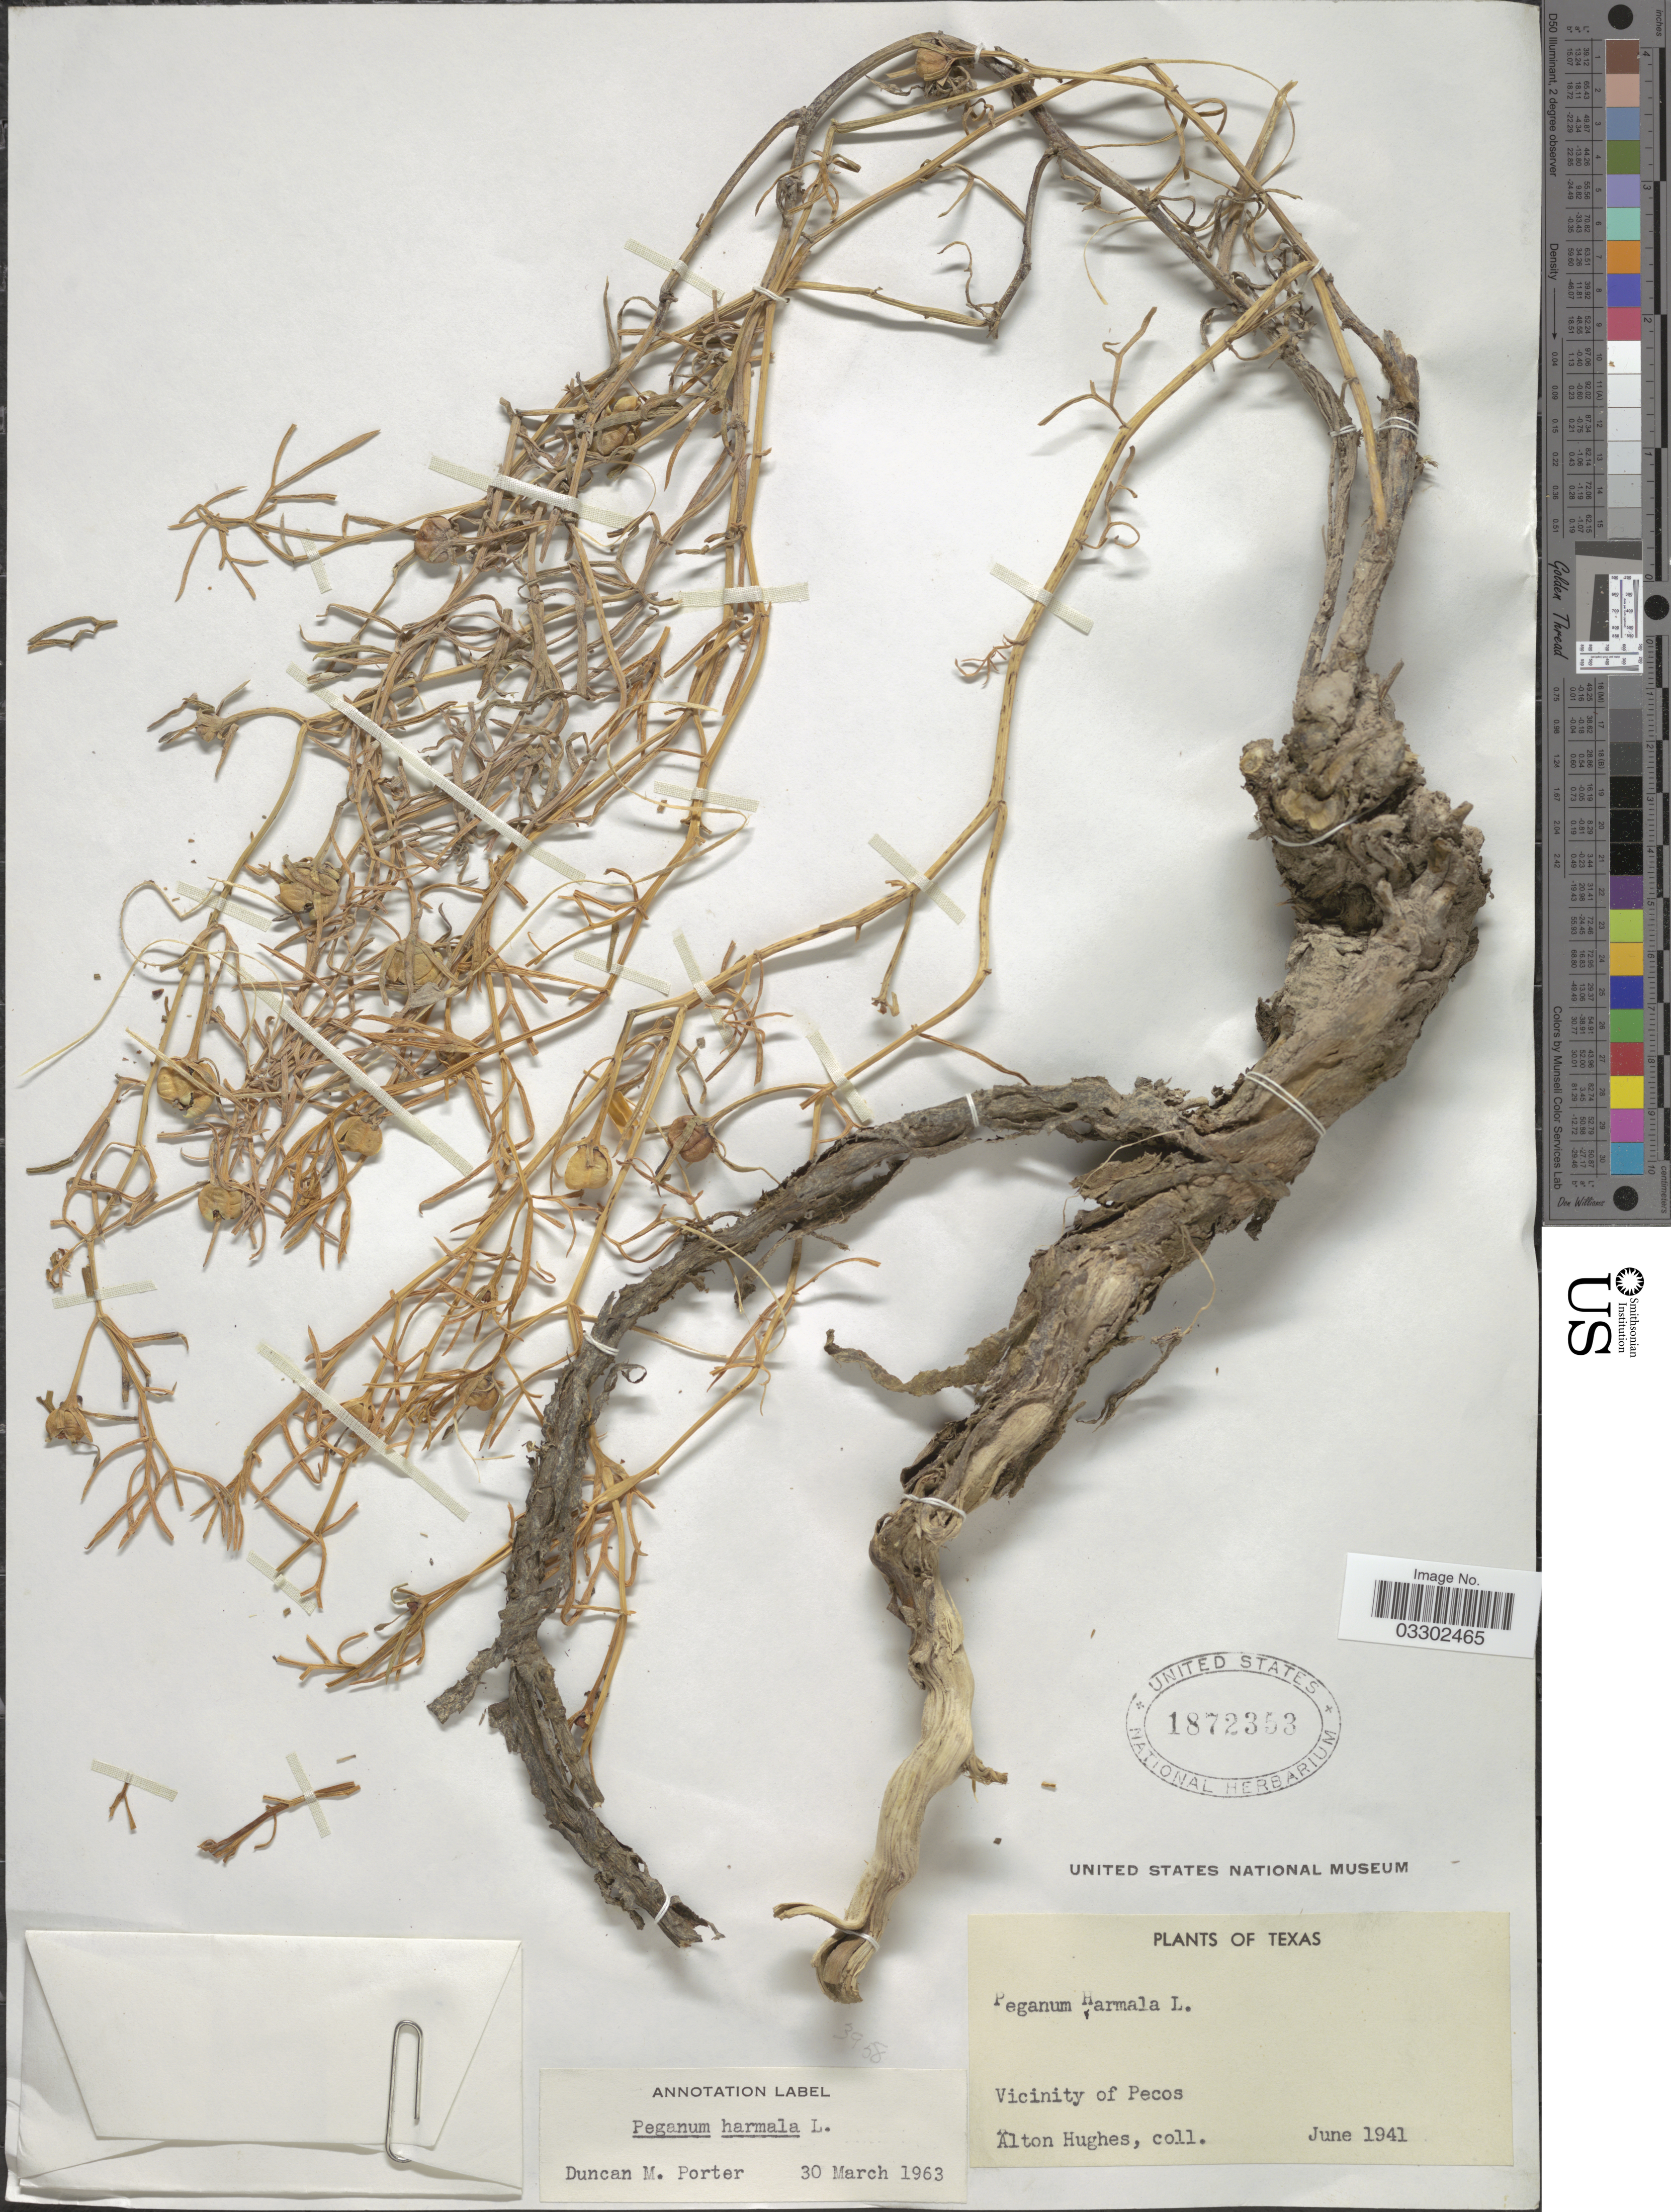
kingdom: Plantae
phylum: Tracheophyta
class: Magnoliopsida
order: Sapindales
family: Tetradiclidaceae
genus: Peganum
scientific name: Peganum harmala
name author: L.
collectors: A. Hughes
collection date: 1941-06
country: United States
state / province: Texas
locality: Vicinity of Pecos.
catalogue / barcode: US 1872353